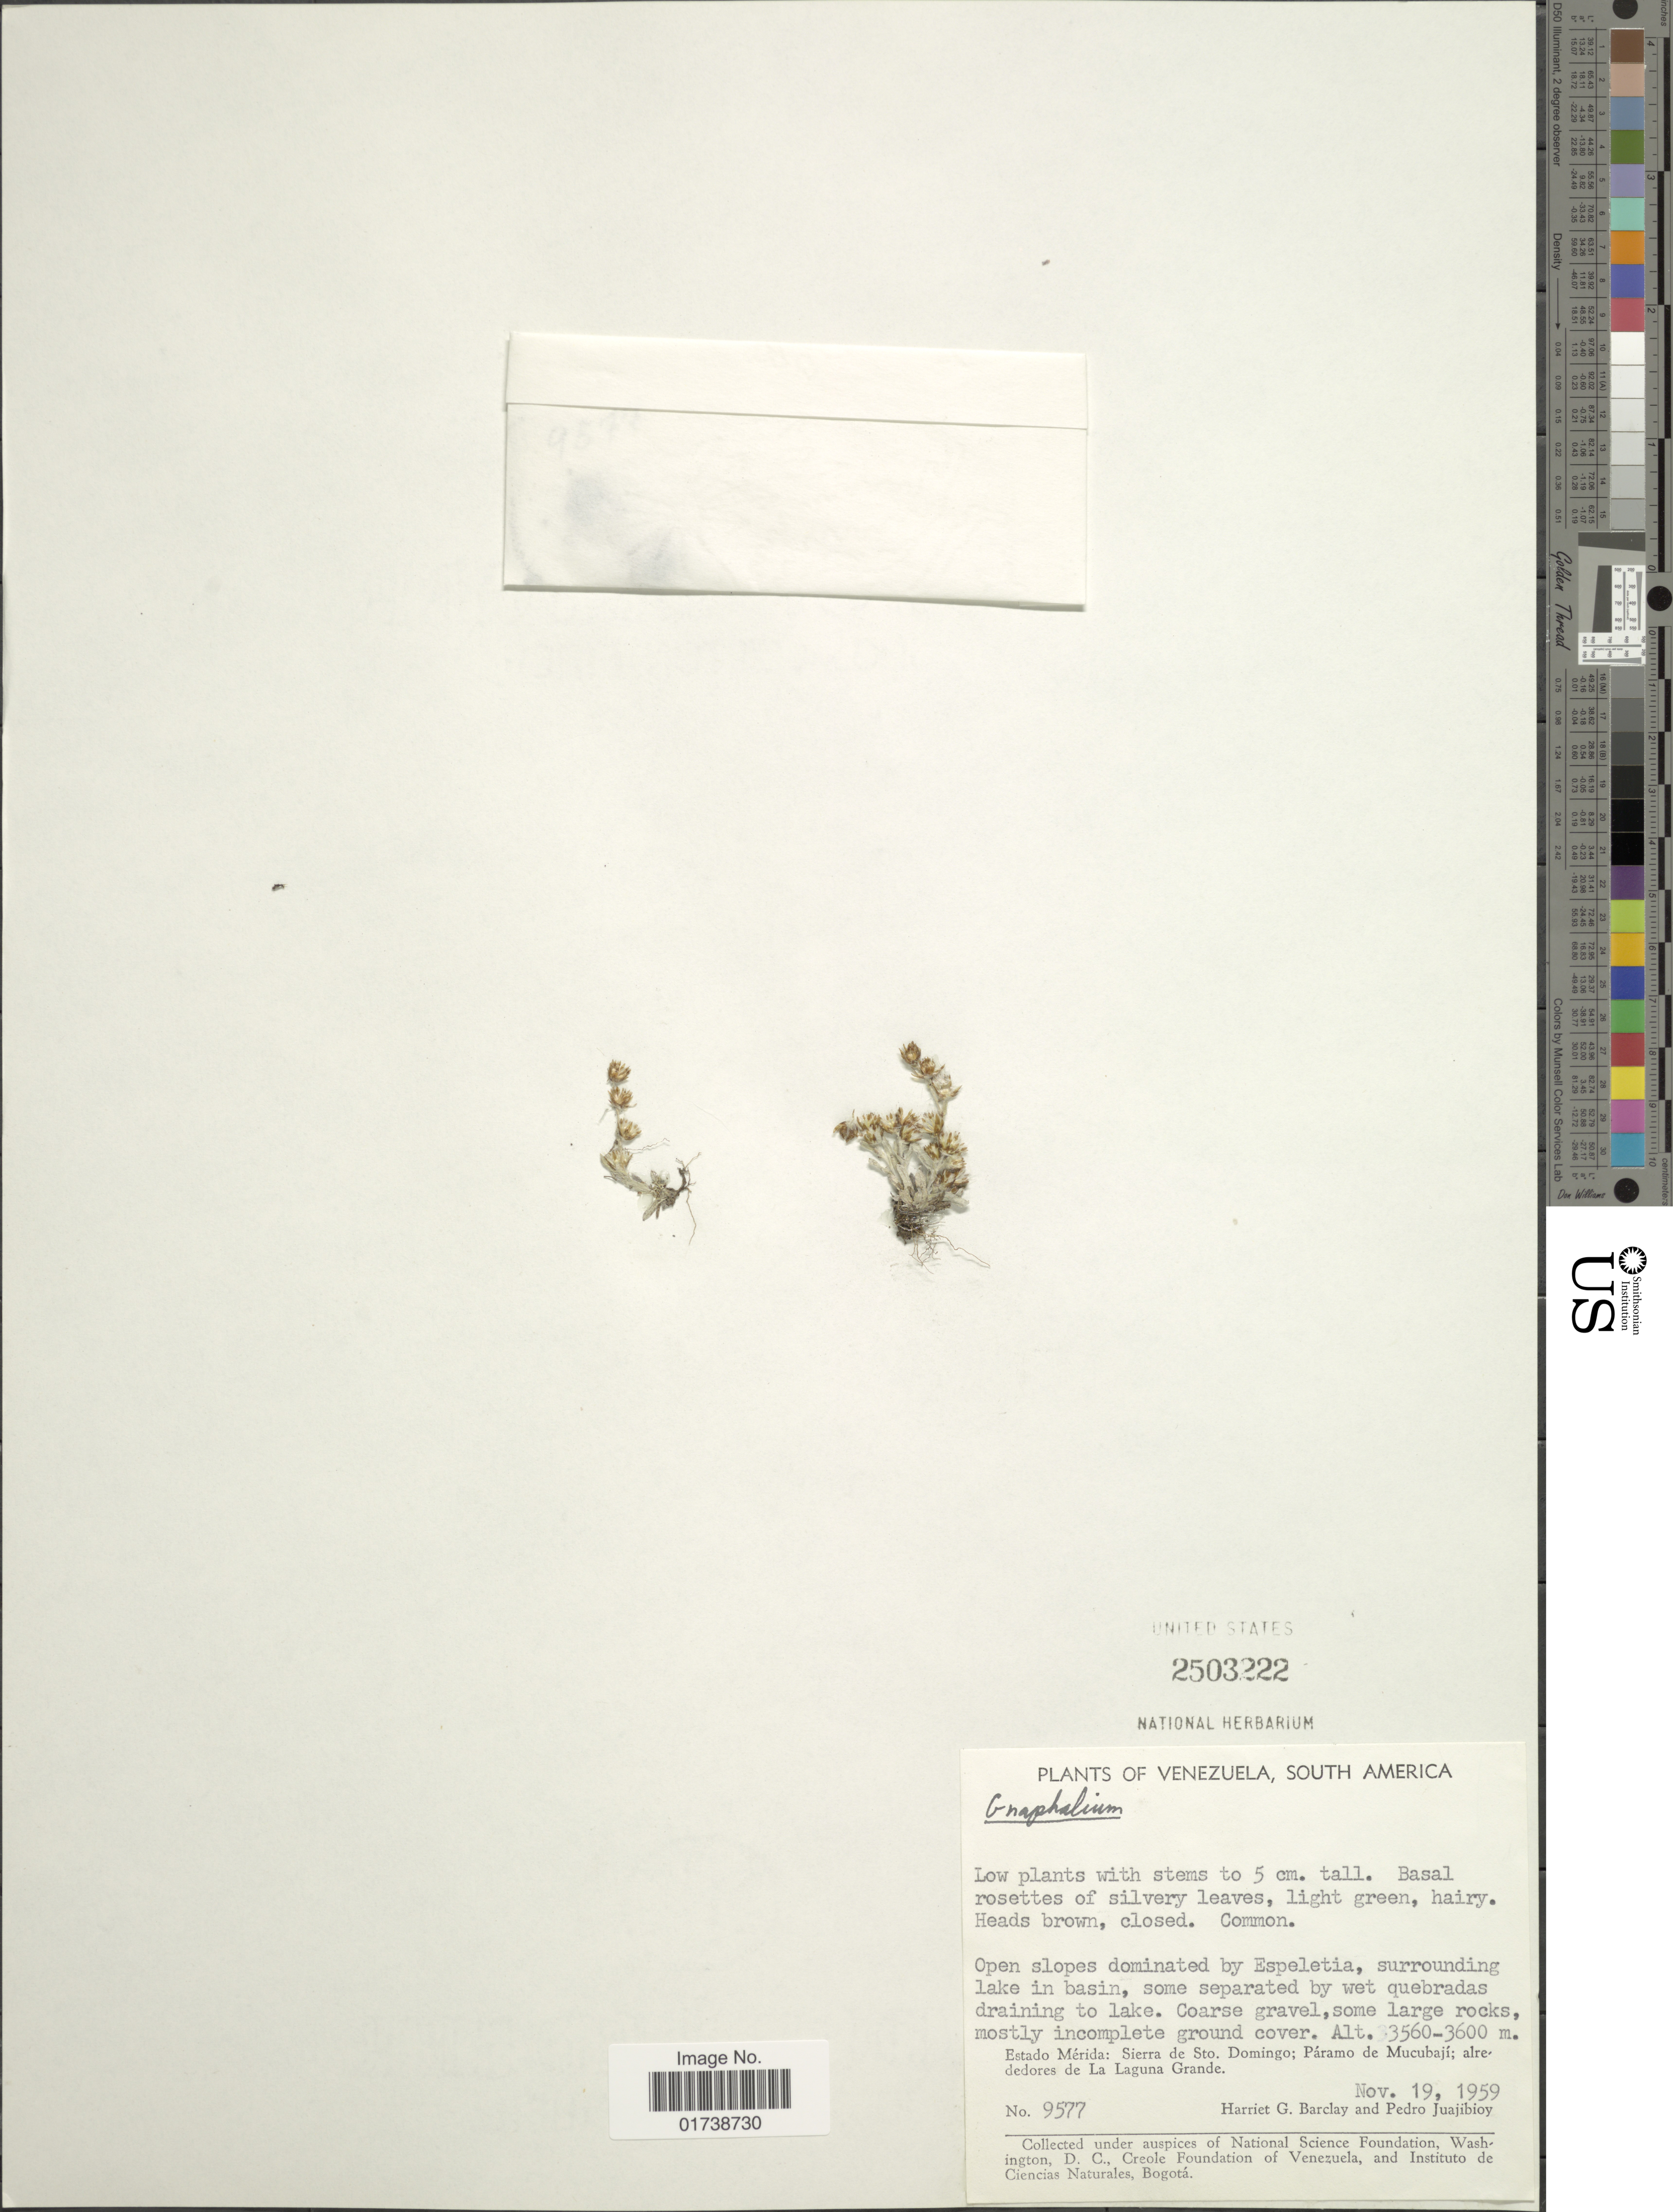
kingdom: Plantae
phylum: Tracheophyta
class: Magnoliopsida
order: Asterales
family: Asteraceae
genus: Gamochaeta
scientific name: Gamochaeta sphacilata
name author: (Kunth) Cabrera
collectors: H. G. Barclay & P. Juajibioy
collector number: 9577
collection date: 1959-11-19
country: Venezuela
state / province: Mérida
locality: Sierra de Sto. Domingo, Paramo de Mucubaji, alrededores de La Laguna Grande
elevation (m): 3560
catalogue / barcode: US 2503222